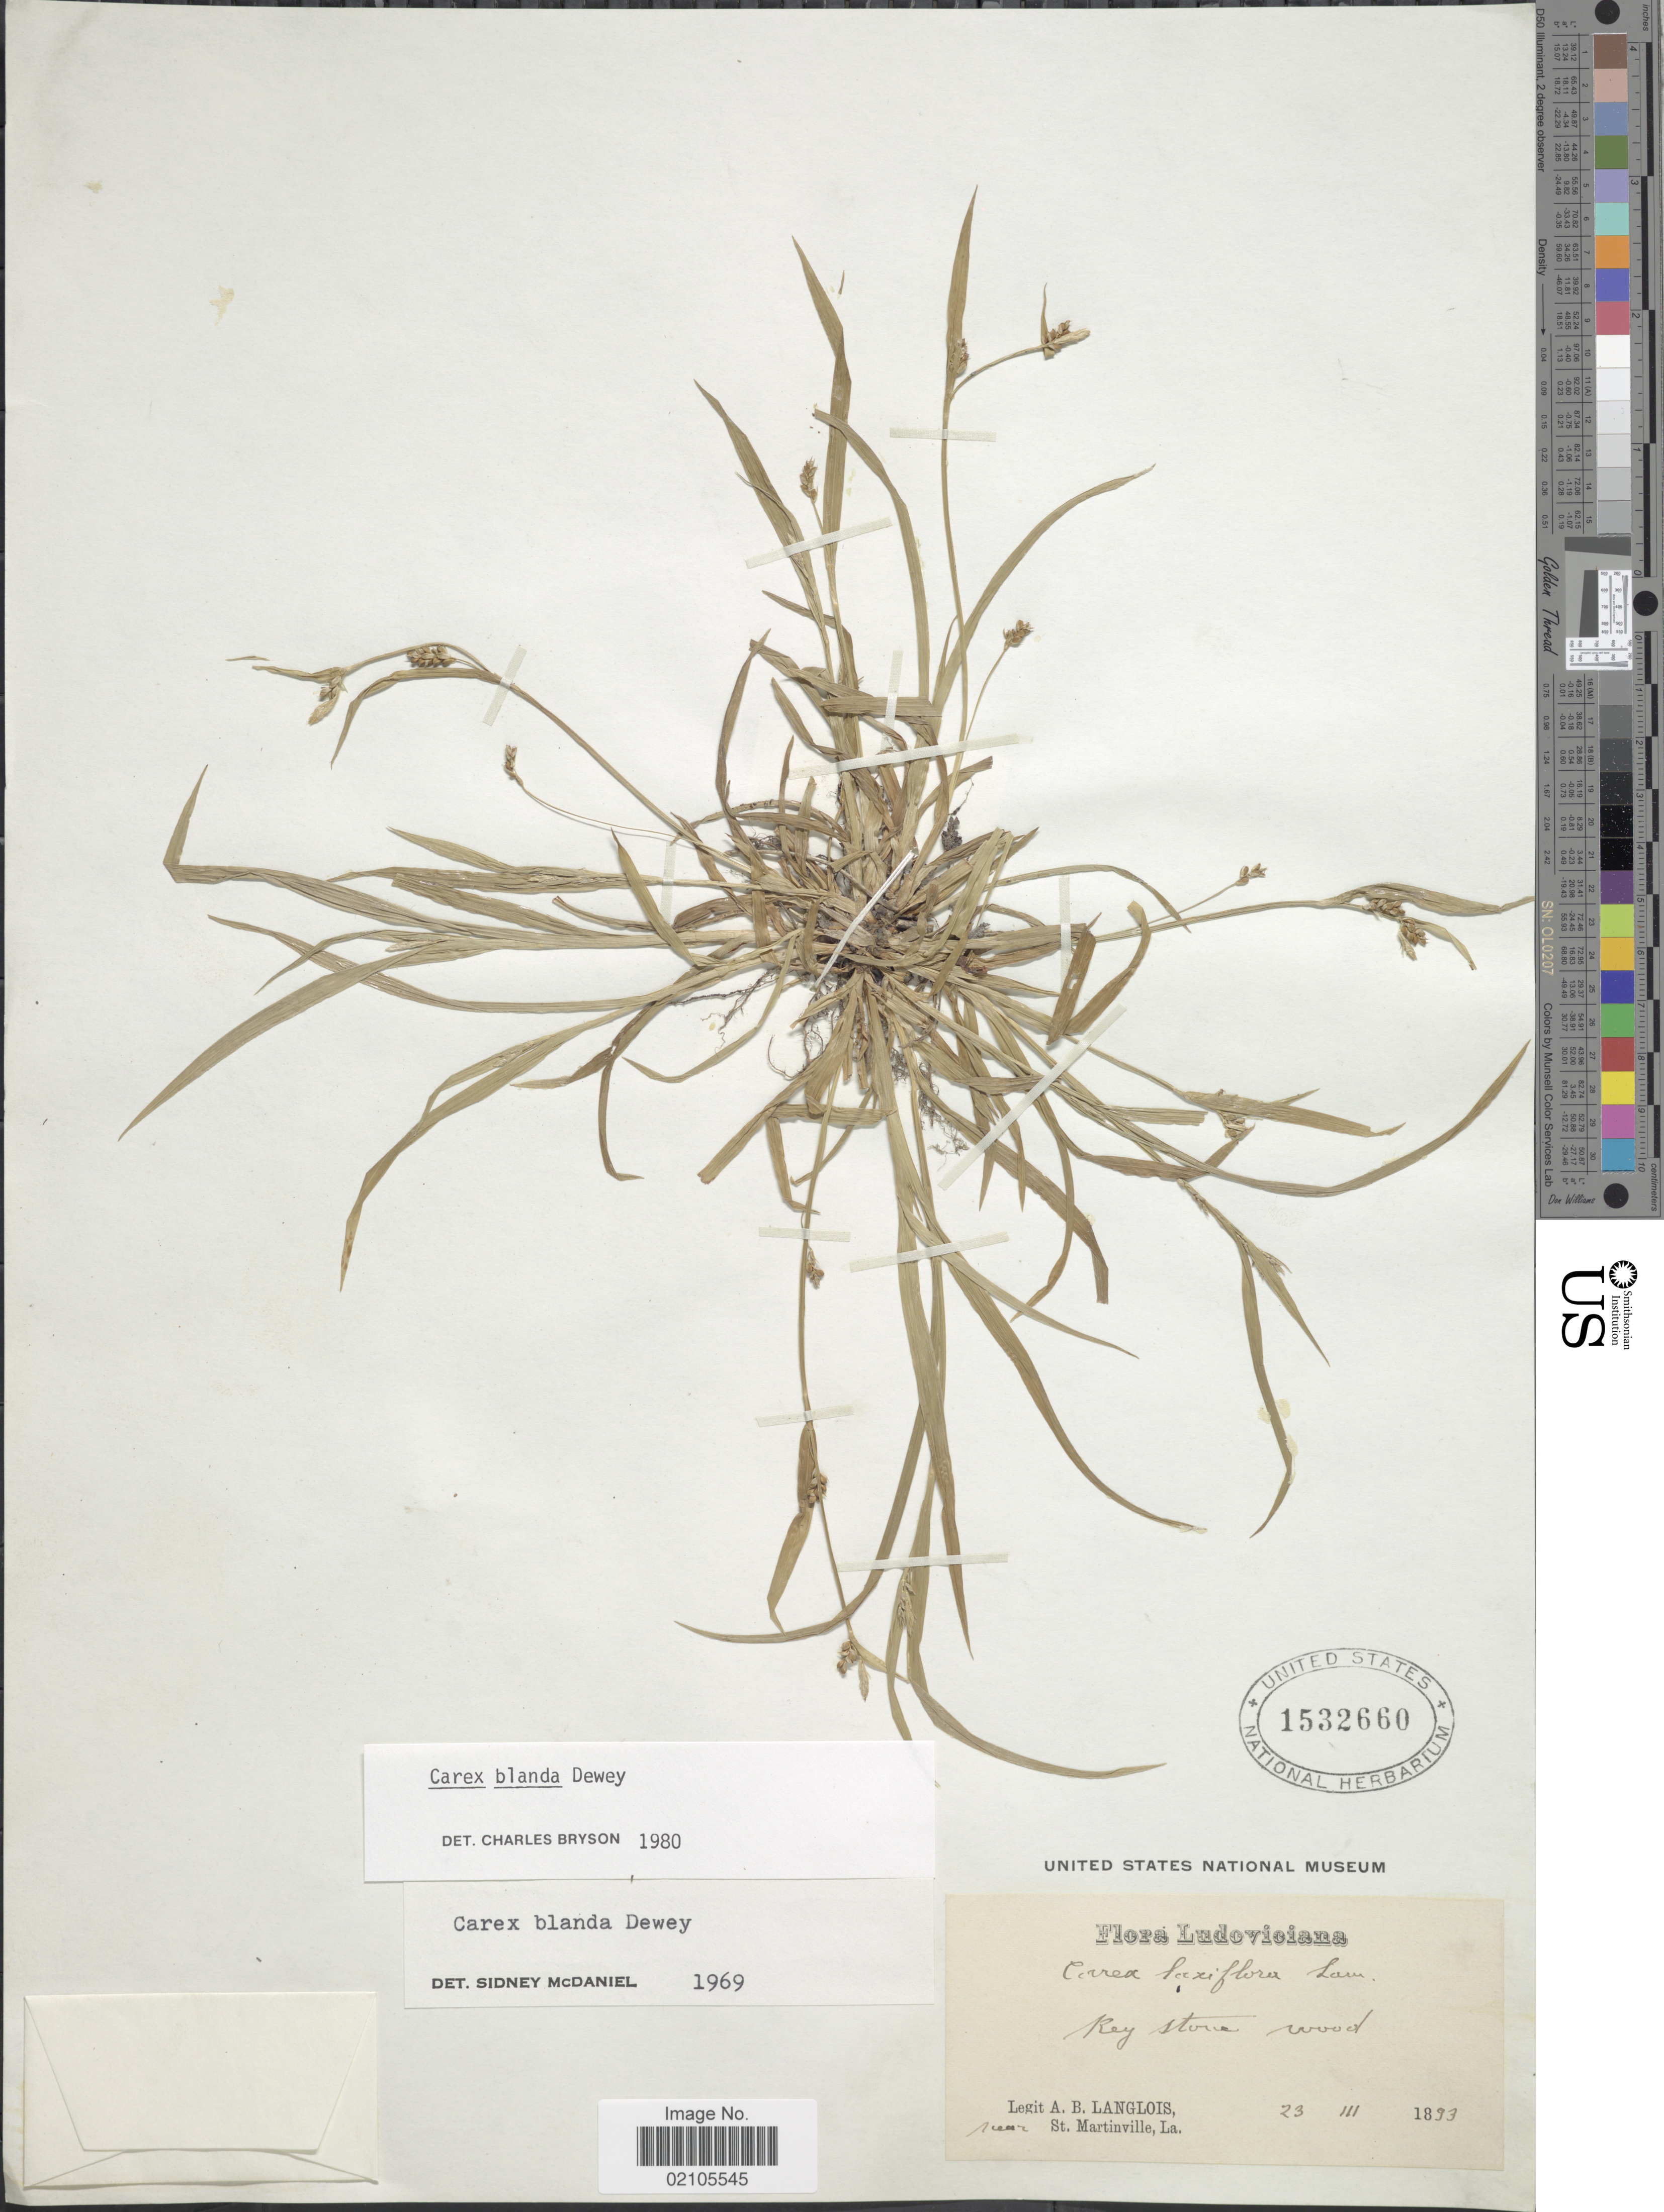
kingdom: Plantae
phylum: Tracheophyta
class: Liliopsida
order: Poales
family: Cyperaceae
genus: Carex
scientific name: Carex blanda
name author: Dewey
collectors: A. Langlois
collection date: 1893-03-23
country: United States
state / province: Louisiana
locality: Key stone wood Near St. Martinville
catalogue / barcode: US 1532660